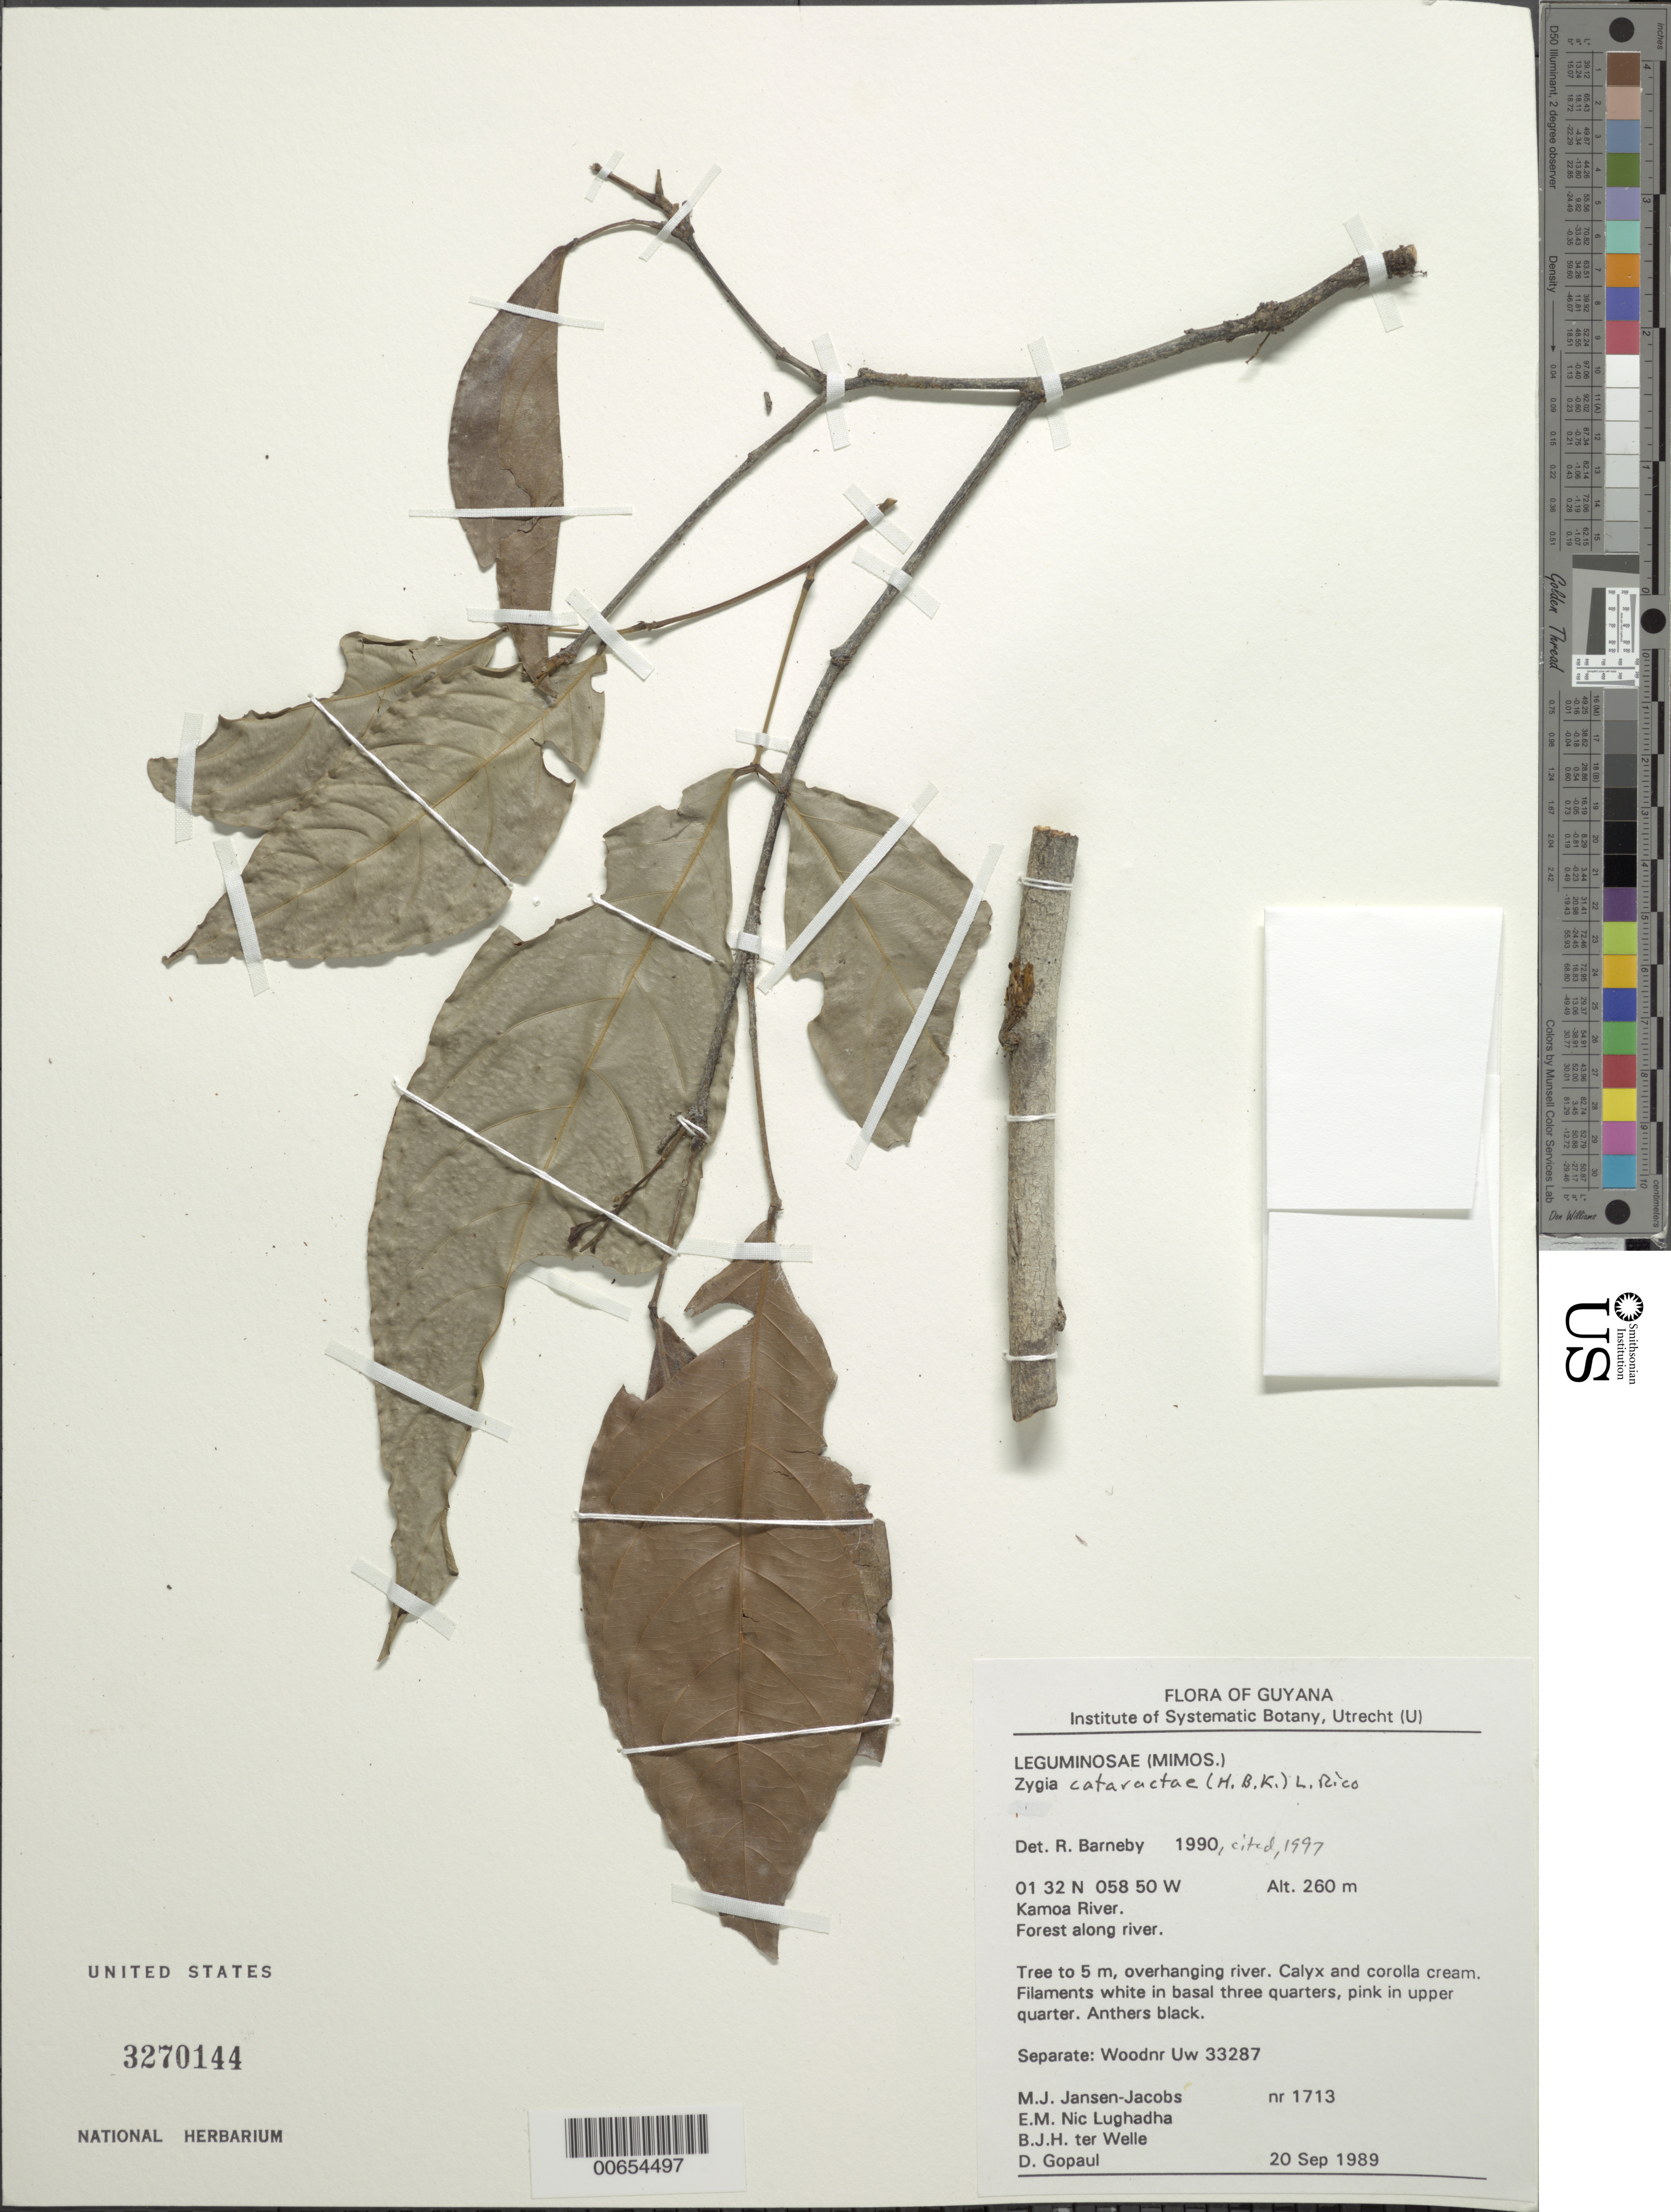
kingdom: Plantae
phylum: Tracheophyta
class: Magnoliopsida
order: Fabales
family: Fabaceae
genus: Zygia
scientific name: Zygia cataractae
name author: (Kunth) L. Rico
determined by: Grimes, J.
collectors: M. J. Jansen-Jacobs, E. Nic Lughadha, B. Welle & D. Gopaul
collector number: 1713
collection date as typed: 20-Sep-89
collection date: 1989-09-20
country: Guyana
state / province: U. Takutu-U. Essequibo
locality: Kamoa River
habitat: Forest along river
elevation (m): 260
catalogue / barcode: US 3270144